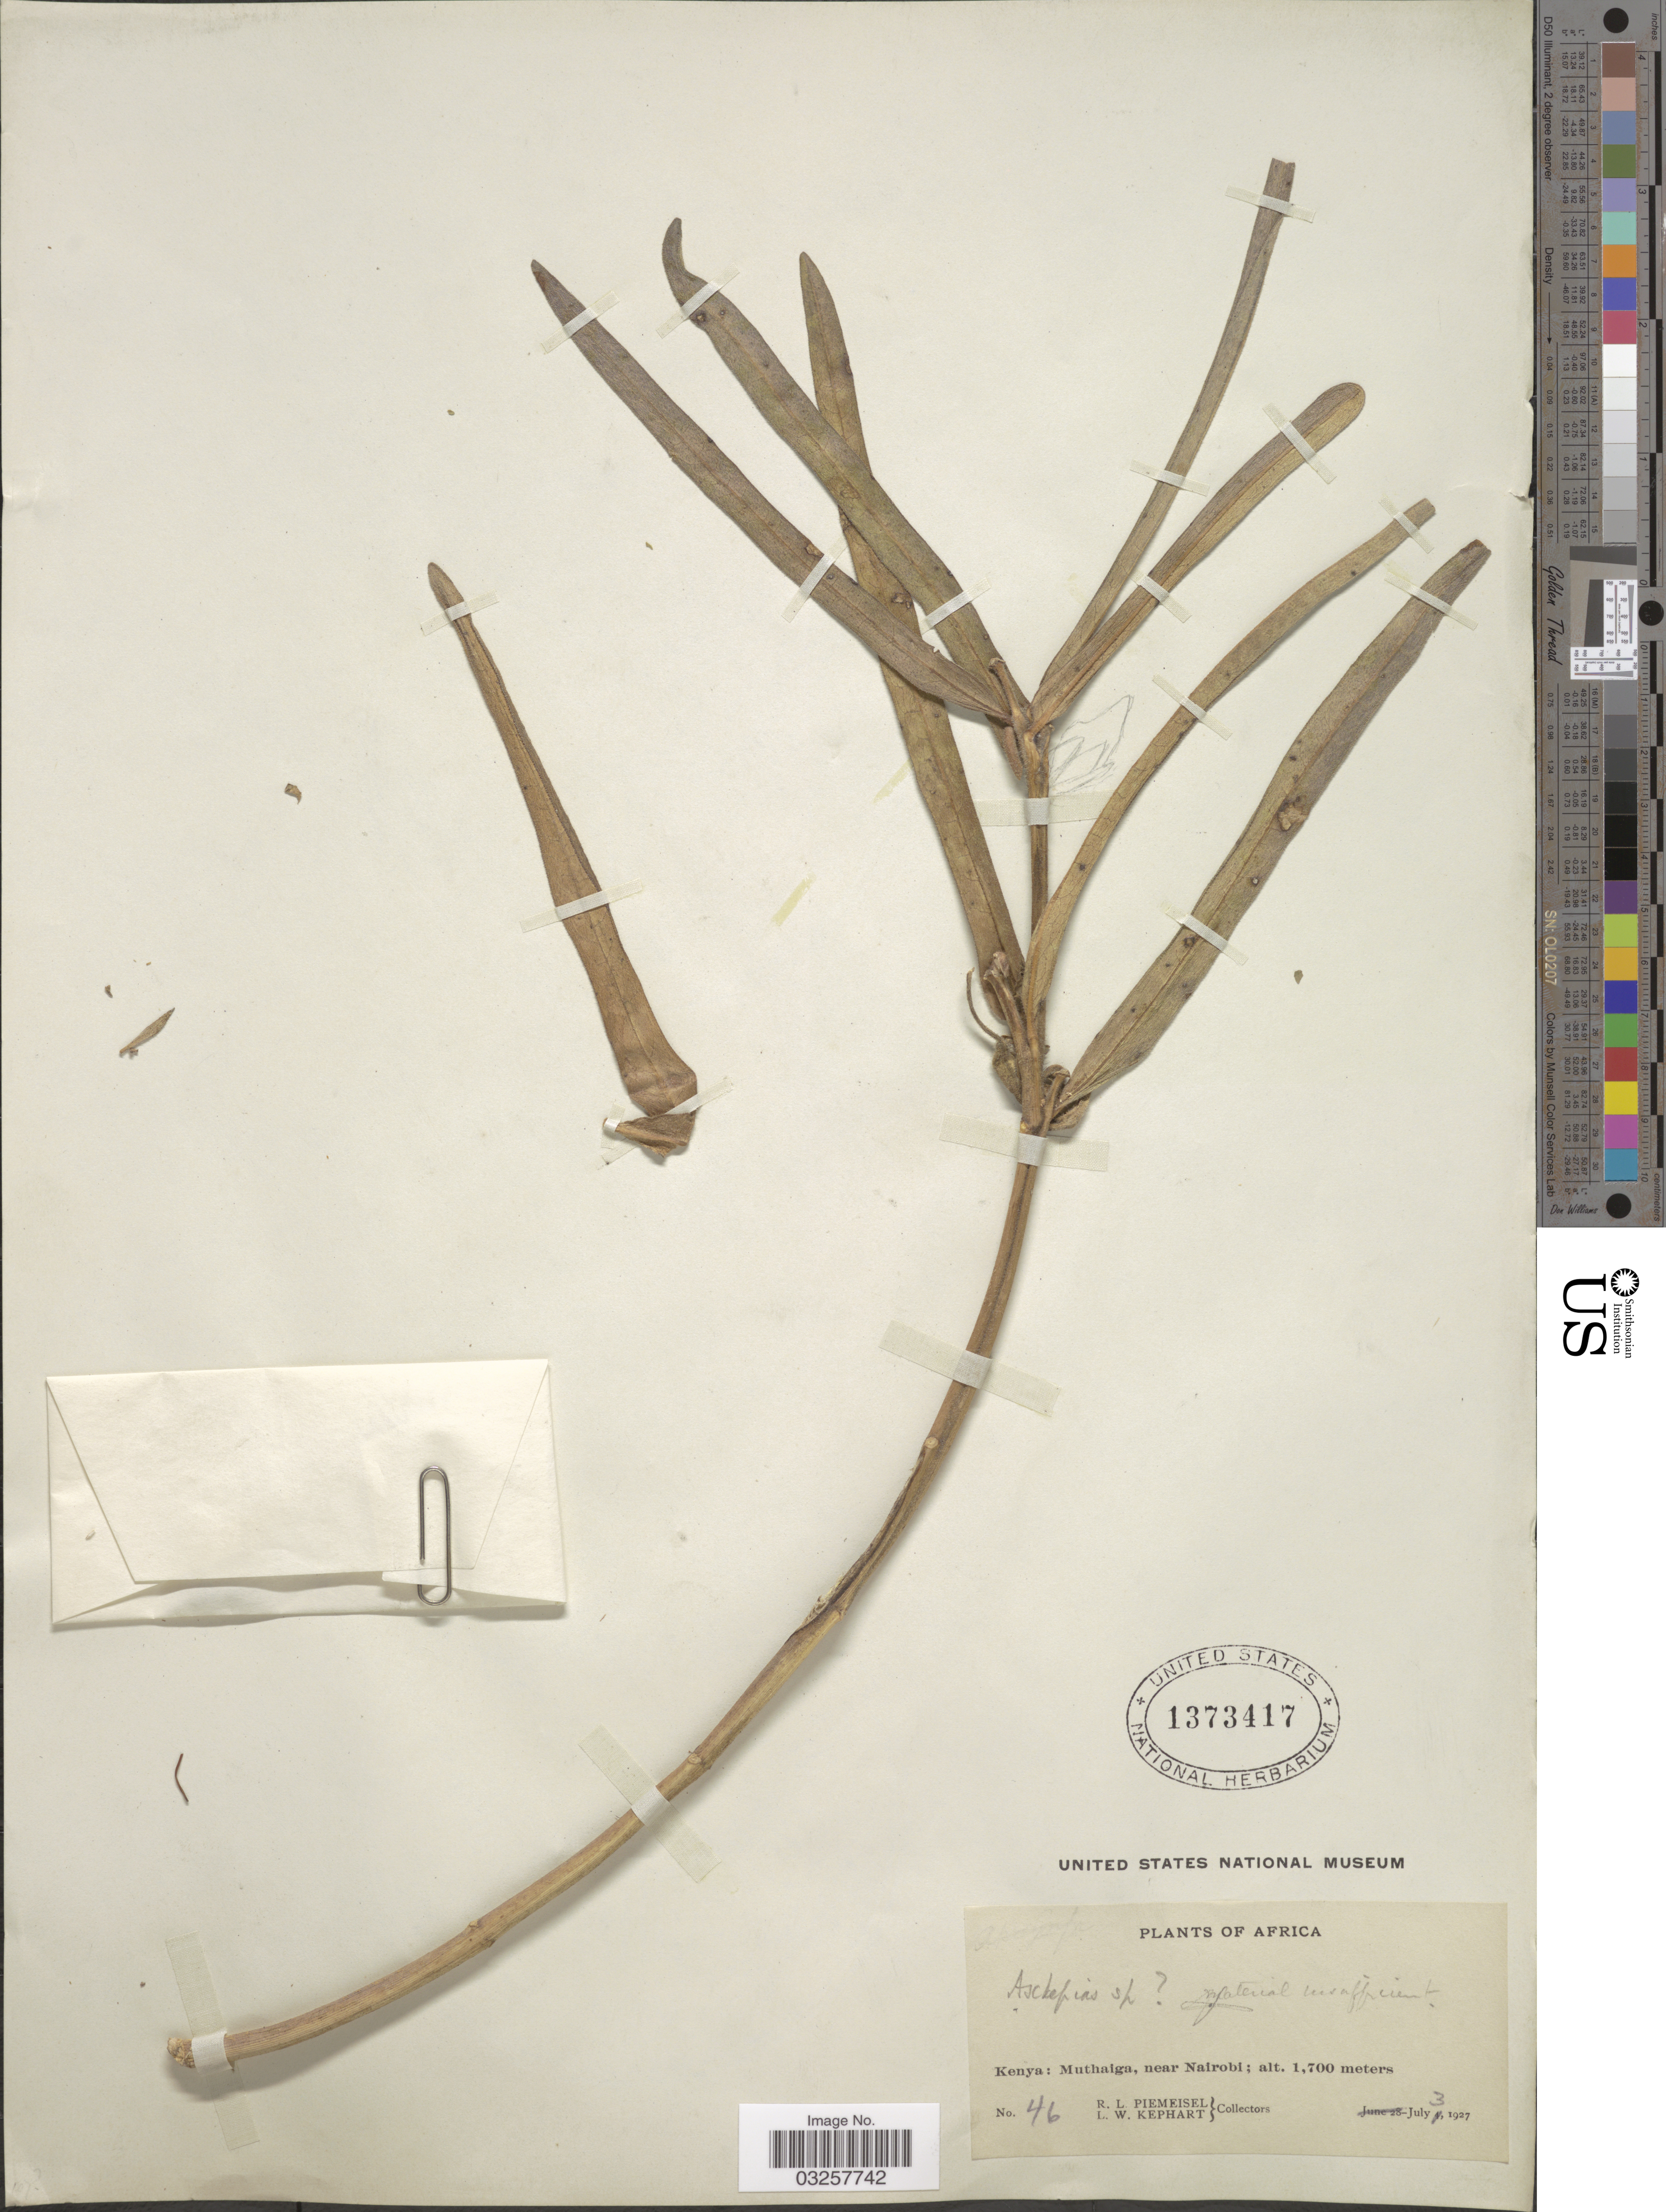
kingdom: Plantae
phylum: Tracheophyta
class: Magnoliopsida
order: Gentianales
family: Apocynaceae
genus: Asclepias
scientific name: Asclepias sp.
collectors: R. L. Piemeisel & L. W. Kephart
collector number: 46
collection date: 1927-07-03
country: Kenya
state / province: Nairobi Area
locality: Muthaiga, near Nairobi.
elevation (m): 1700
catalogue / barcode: US 1373417